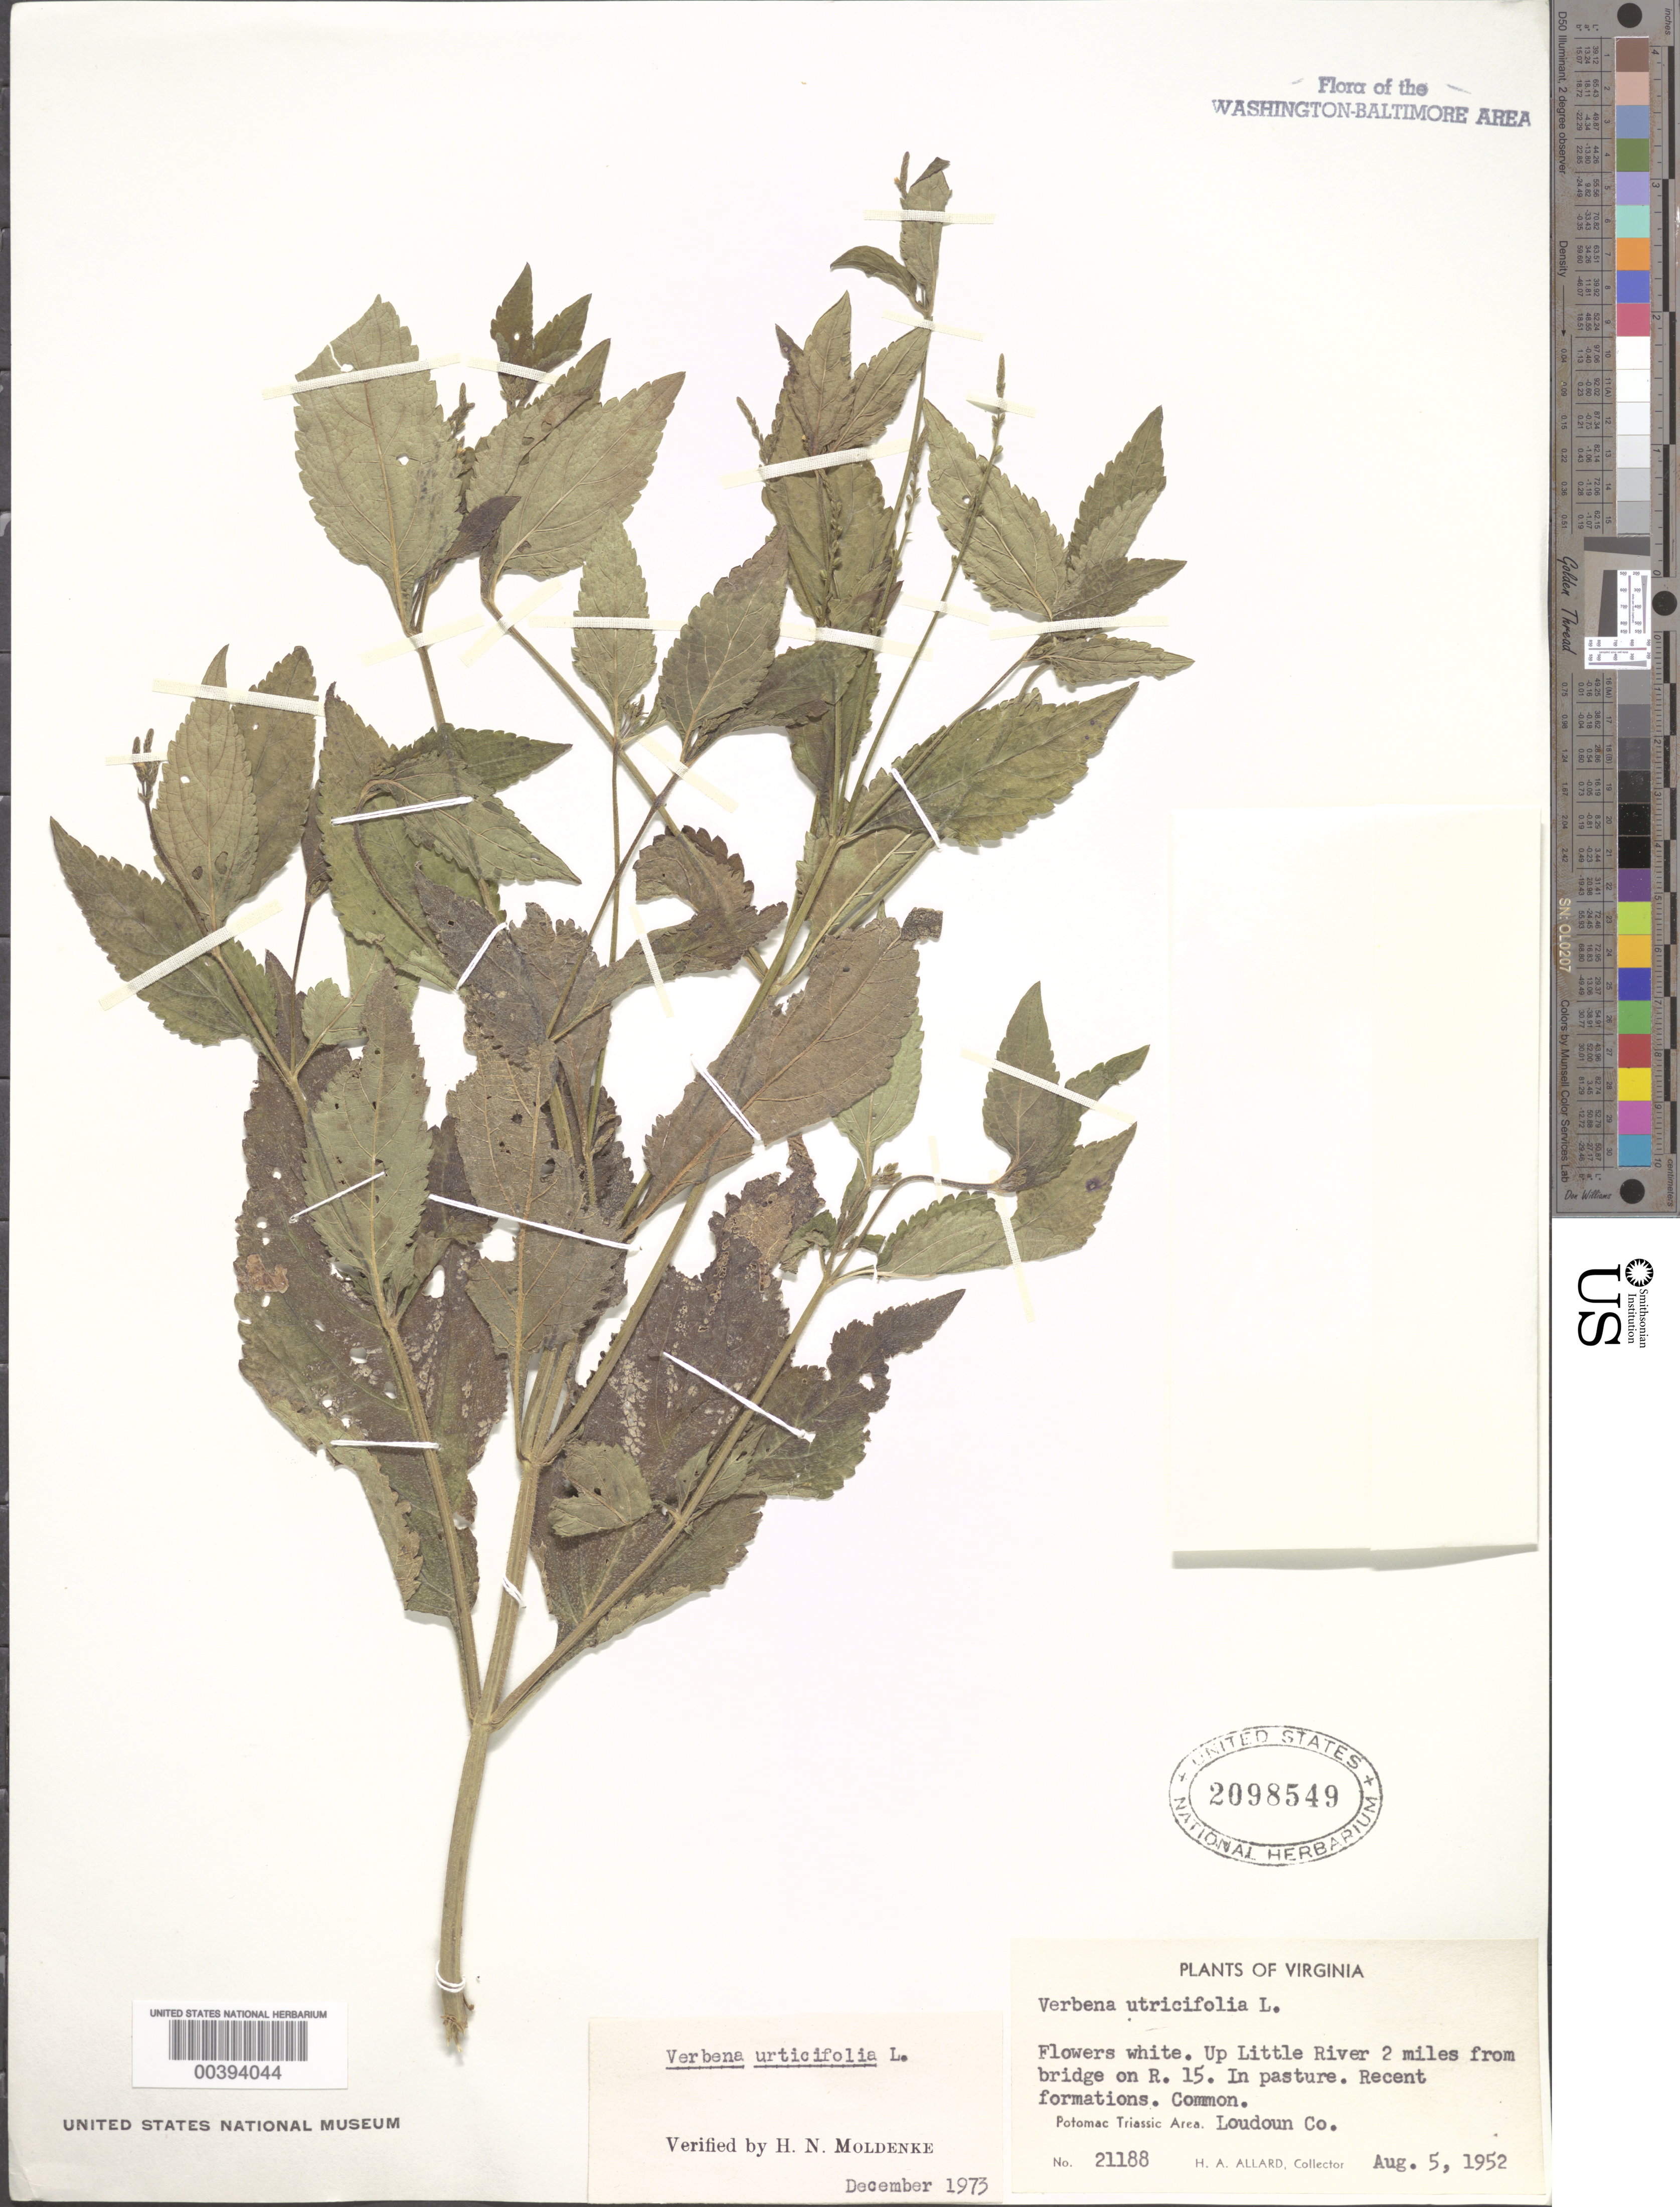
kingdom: Plantae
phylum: Tracheophyta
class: Magnoliopsida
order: Lamiales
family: Verbenaceae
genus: Verbena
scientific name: Verbena urticifolia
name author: L.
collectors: H. A. Allard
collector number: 21188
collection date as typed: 05 Aug 1952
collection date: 1952-08-05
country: United States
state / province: Virginia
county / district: Loudoun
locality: Upstream from Route 15 on Little River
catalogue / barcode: US 2098549